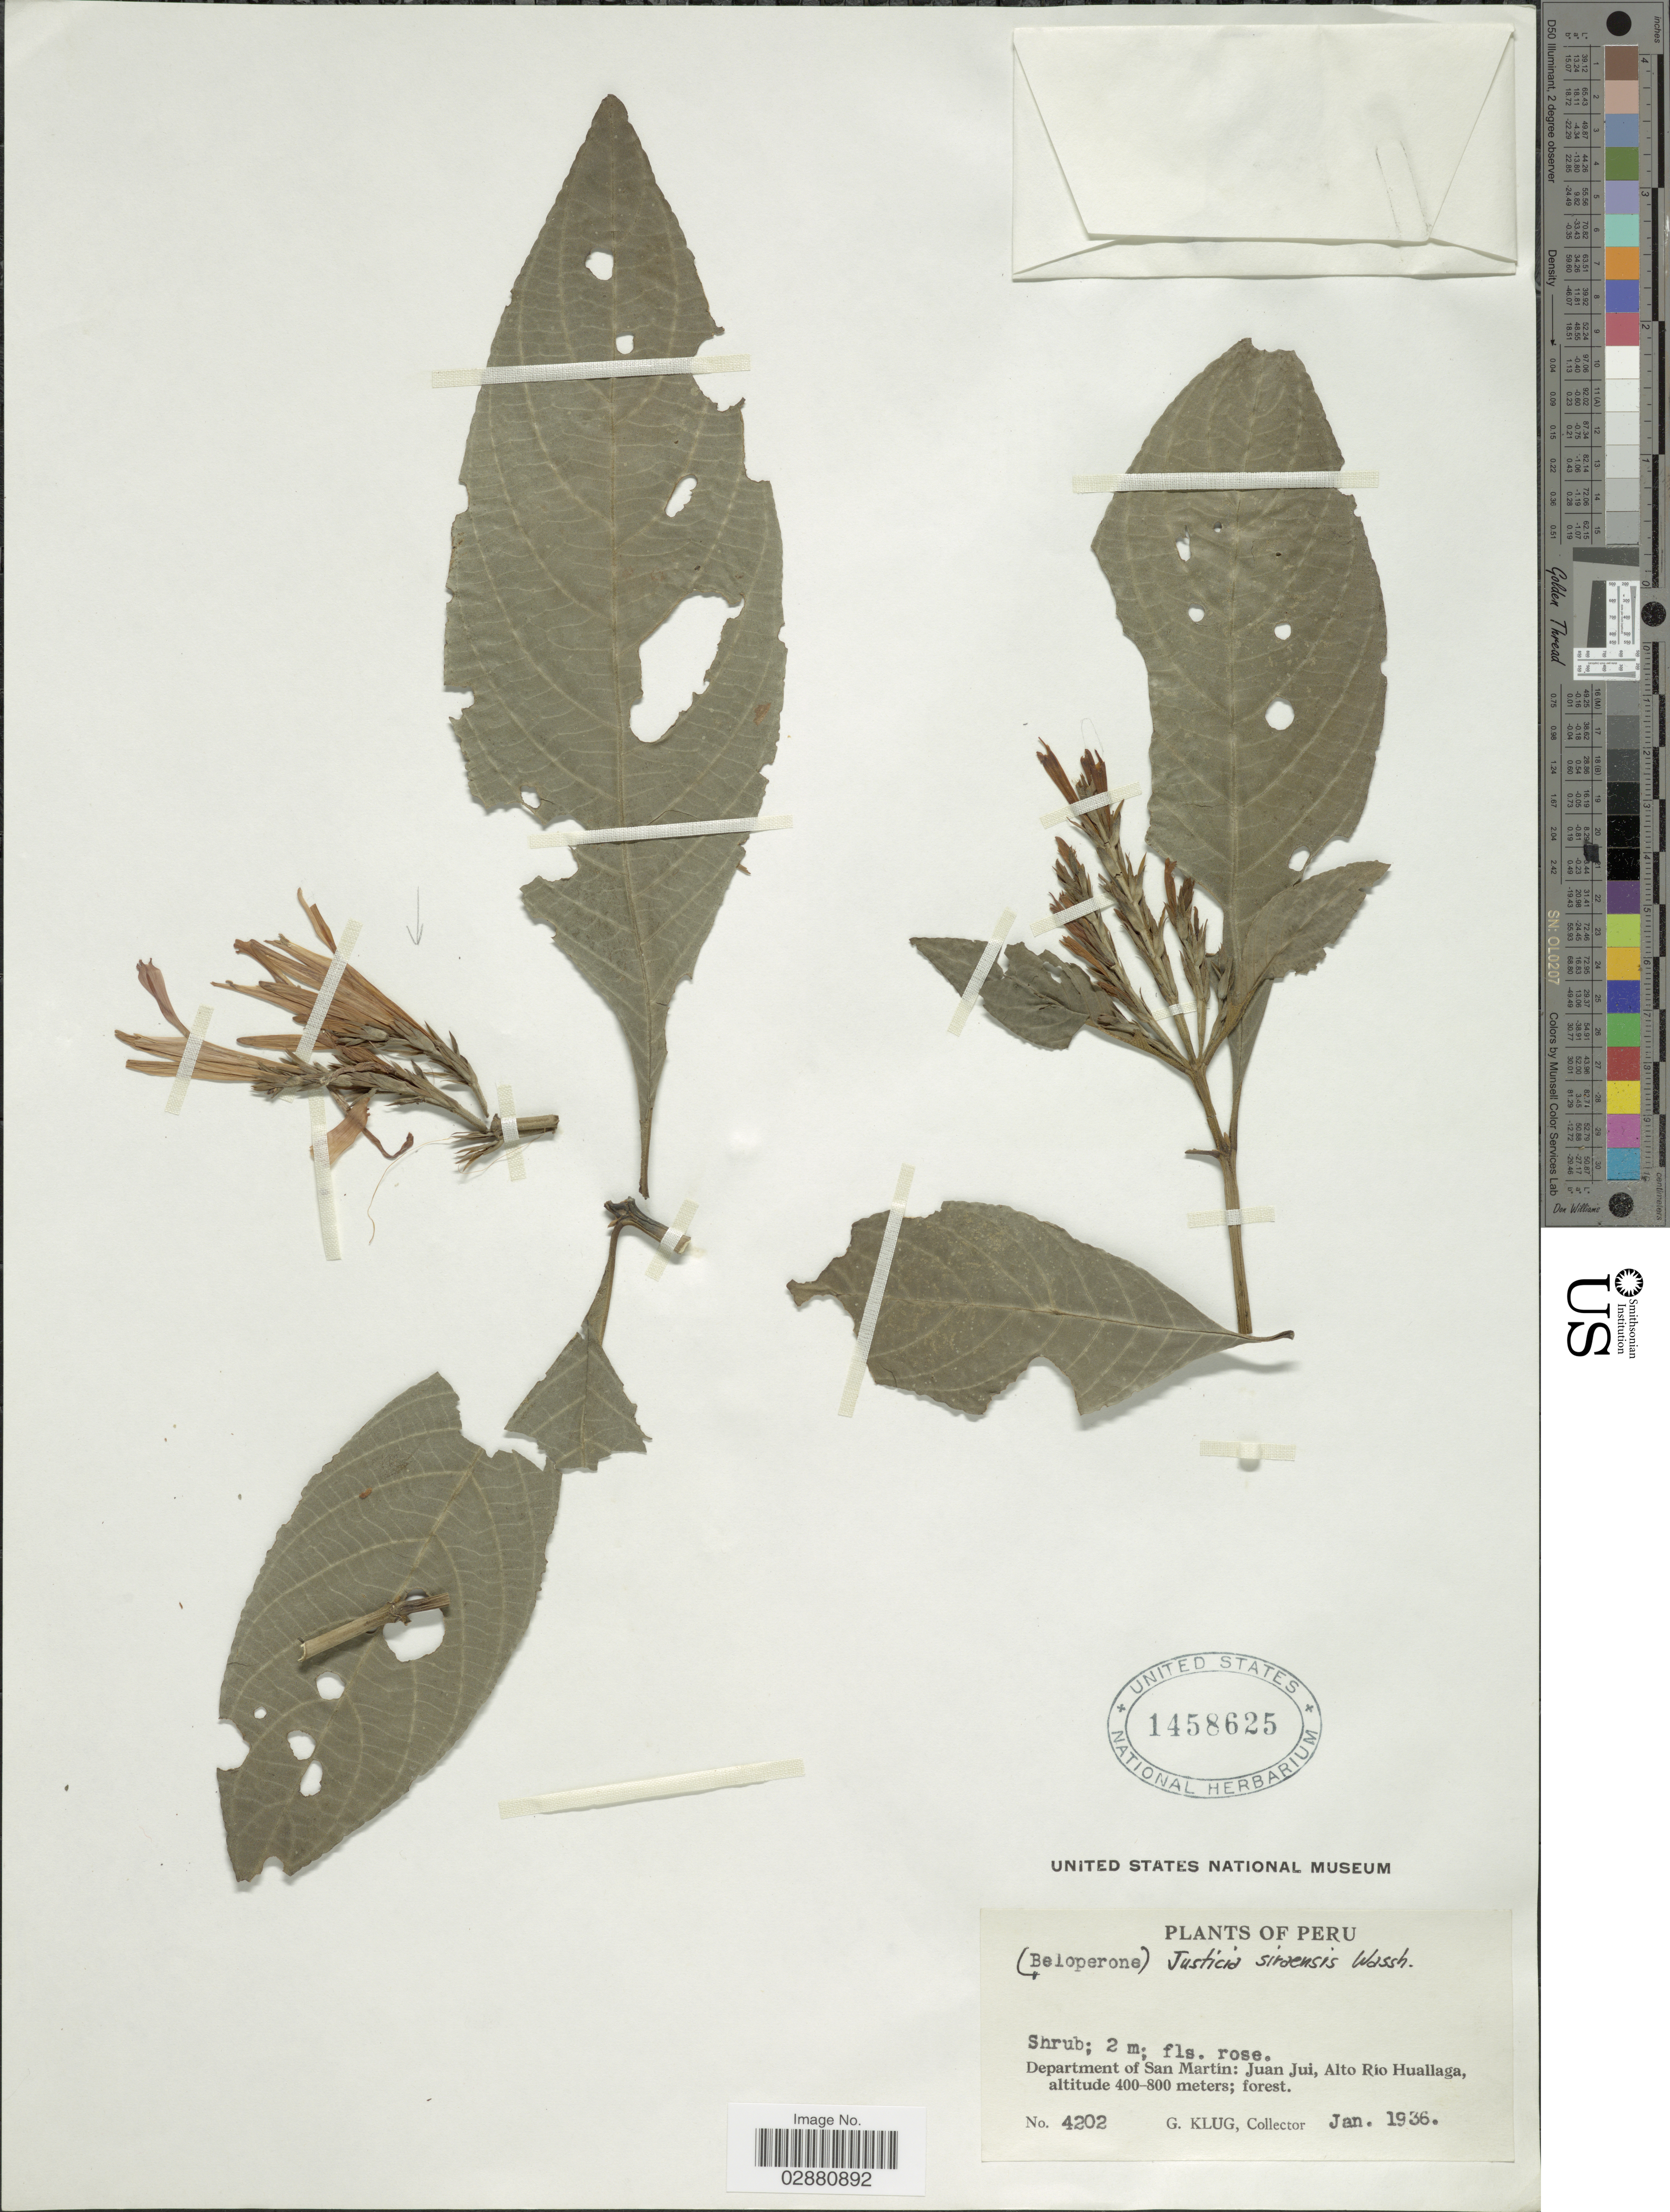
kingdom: Plantae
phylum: Tracheophyta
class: Magnoliopsida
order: Lamiales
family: Acanthaceae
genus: Justicia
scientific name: Justicia siraensis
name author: Wassh.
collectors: G. Klug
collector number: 4202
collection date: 1936-01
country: Peru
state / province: San Martín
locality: Department of San Martín: Juan Jui, Alto Río Huallaga.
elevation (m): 400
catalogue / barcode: US 1458625